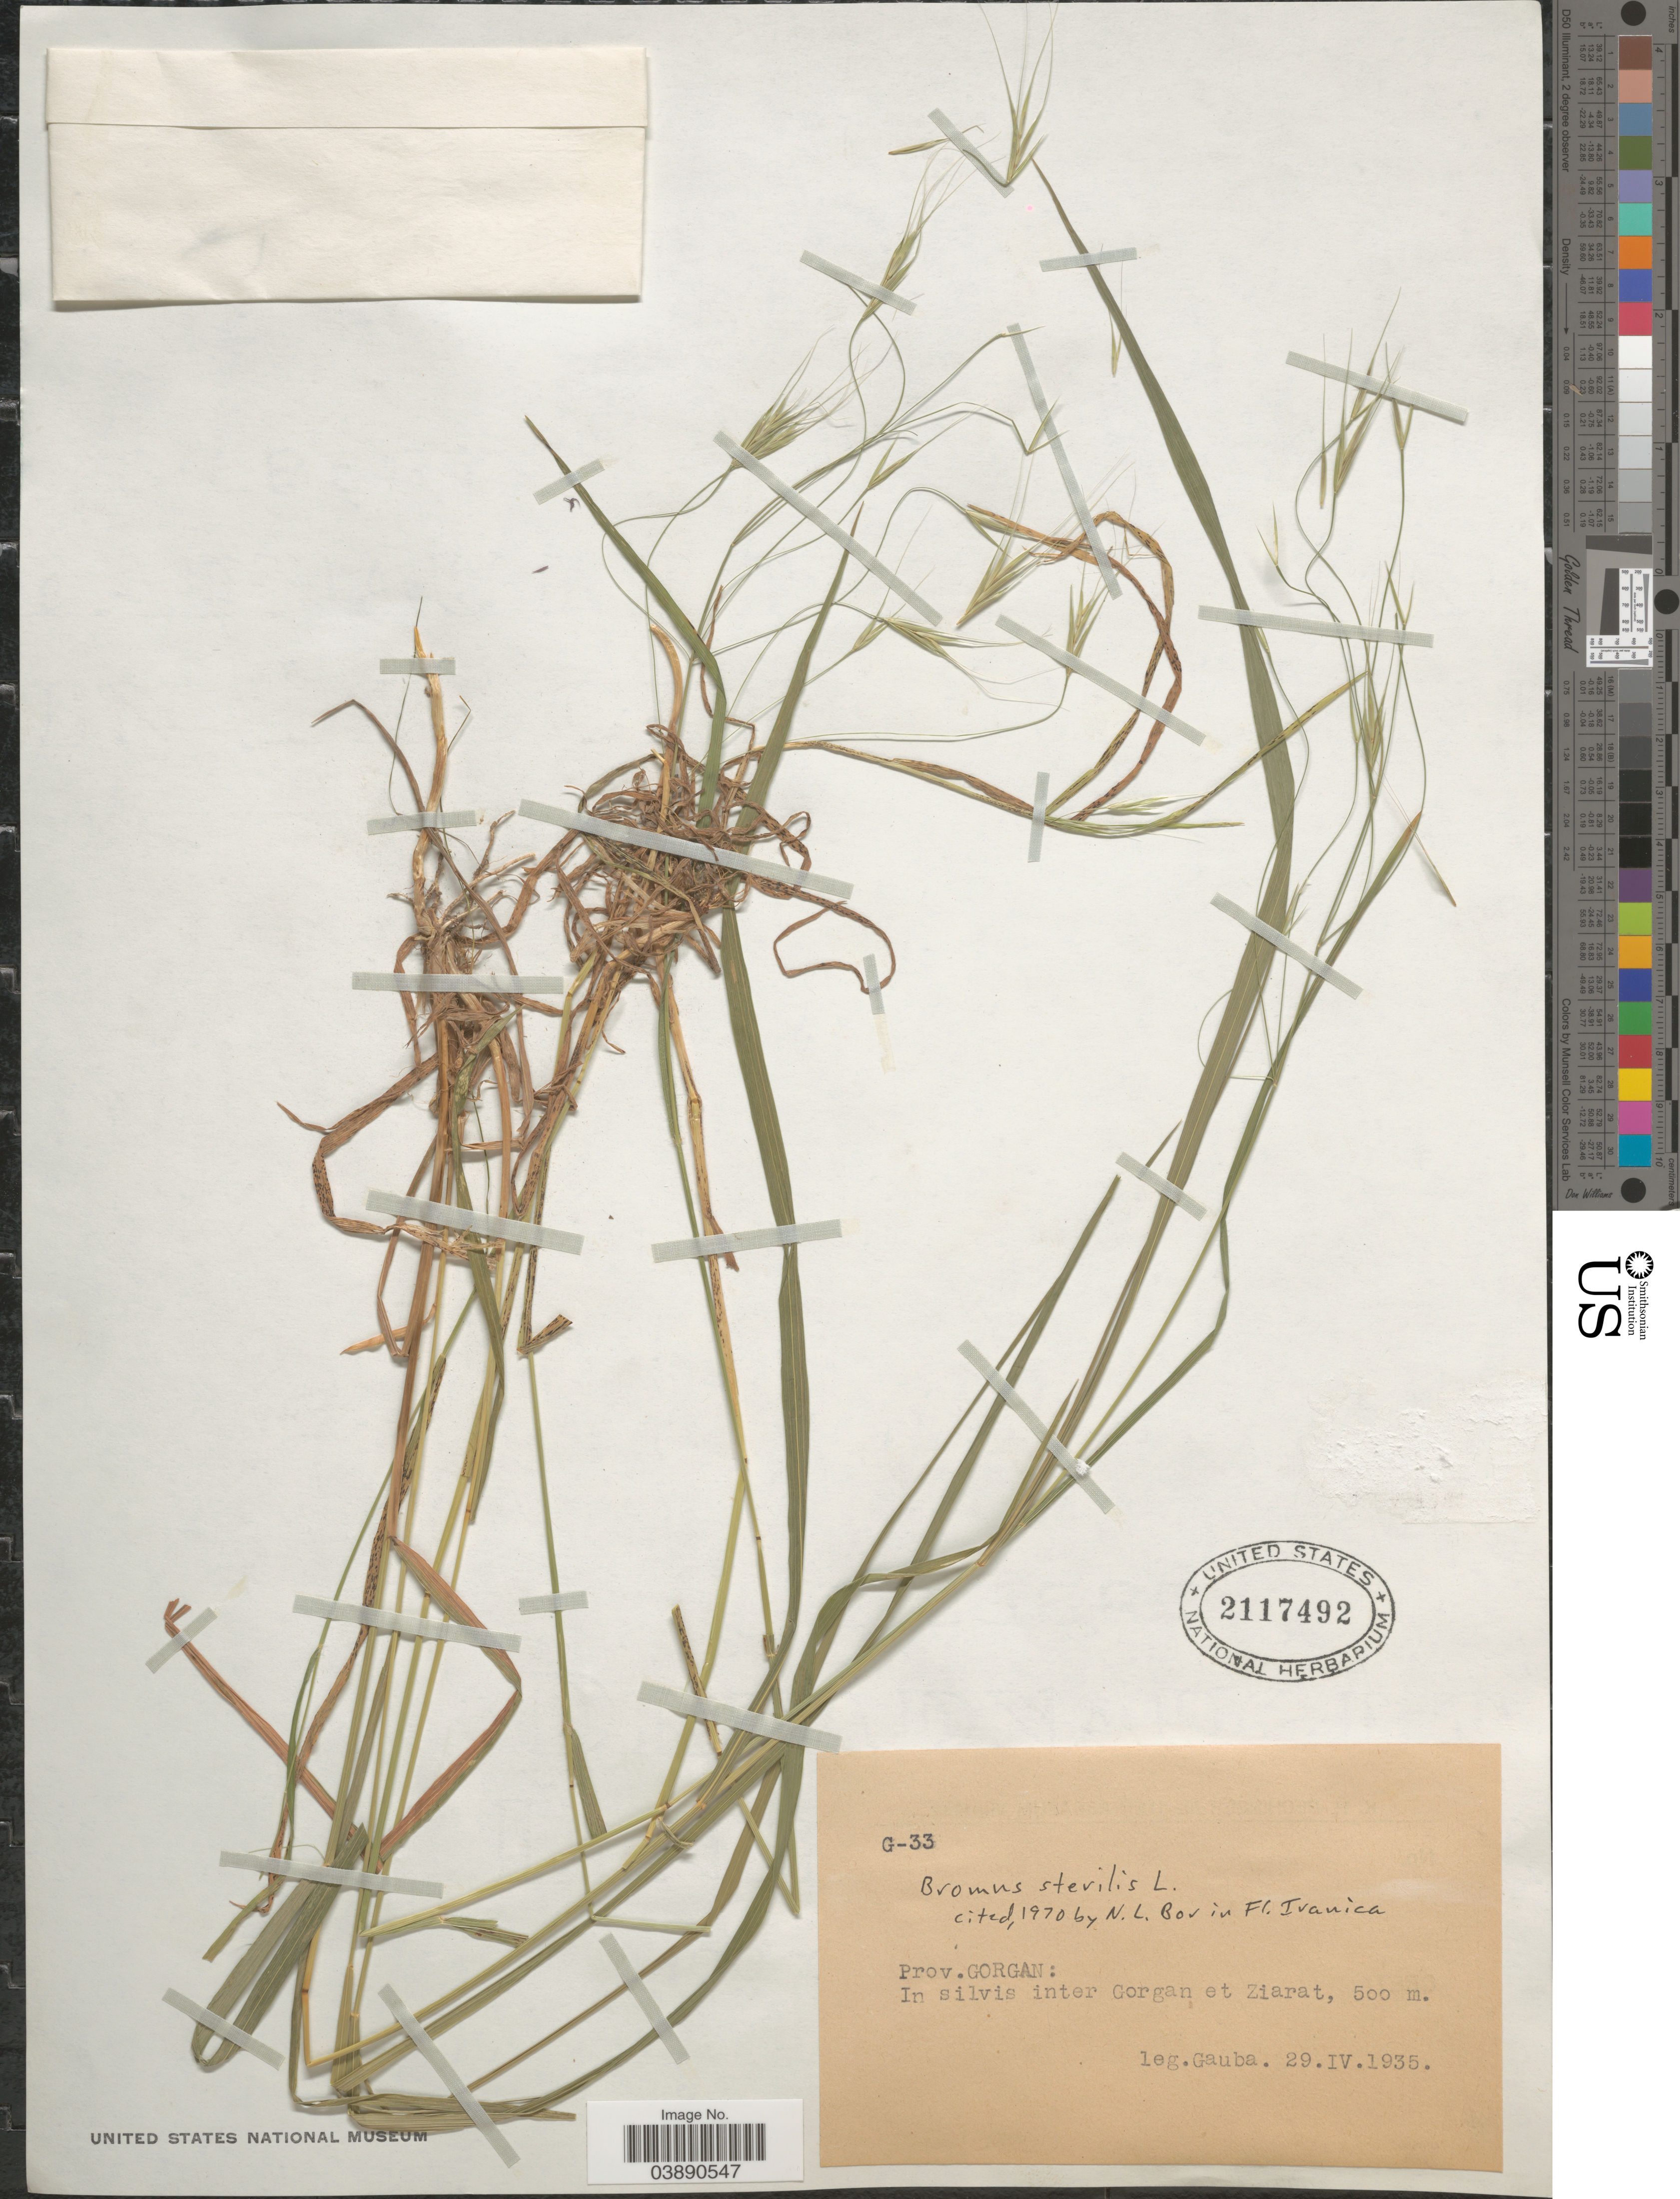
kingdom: Plantae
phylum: Tracheophyta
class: Liliopsida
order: Poales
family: Poaceae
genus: Bromus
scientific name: Bromus sterilis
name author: L.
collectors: Gauba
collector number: G-33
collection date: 1935-04-29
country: Iran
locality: Prov. Gorgan: In silvis inter Gorgan et Ziarat.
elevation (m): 500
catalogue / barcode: US 2117492